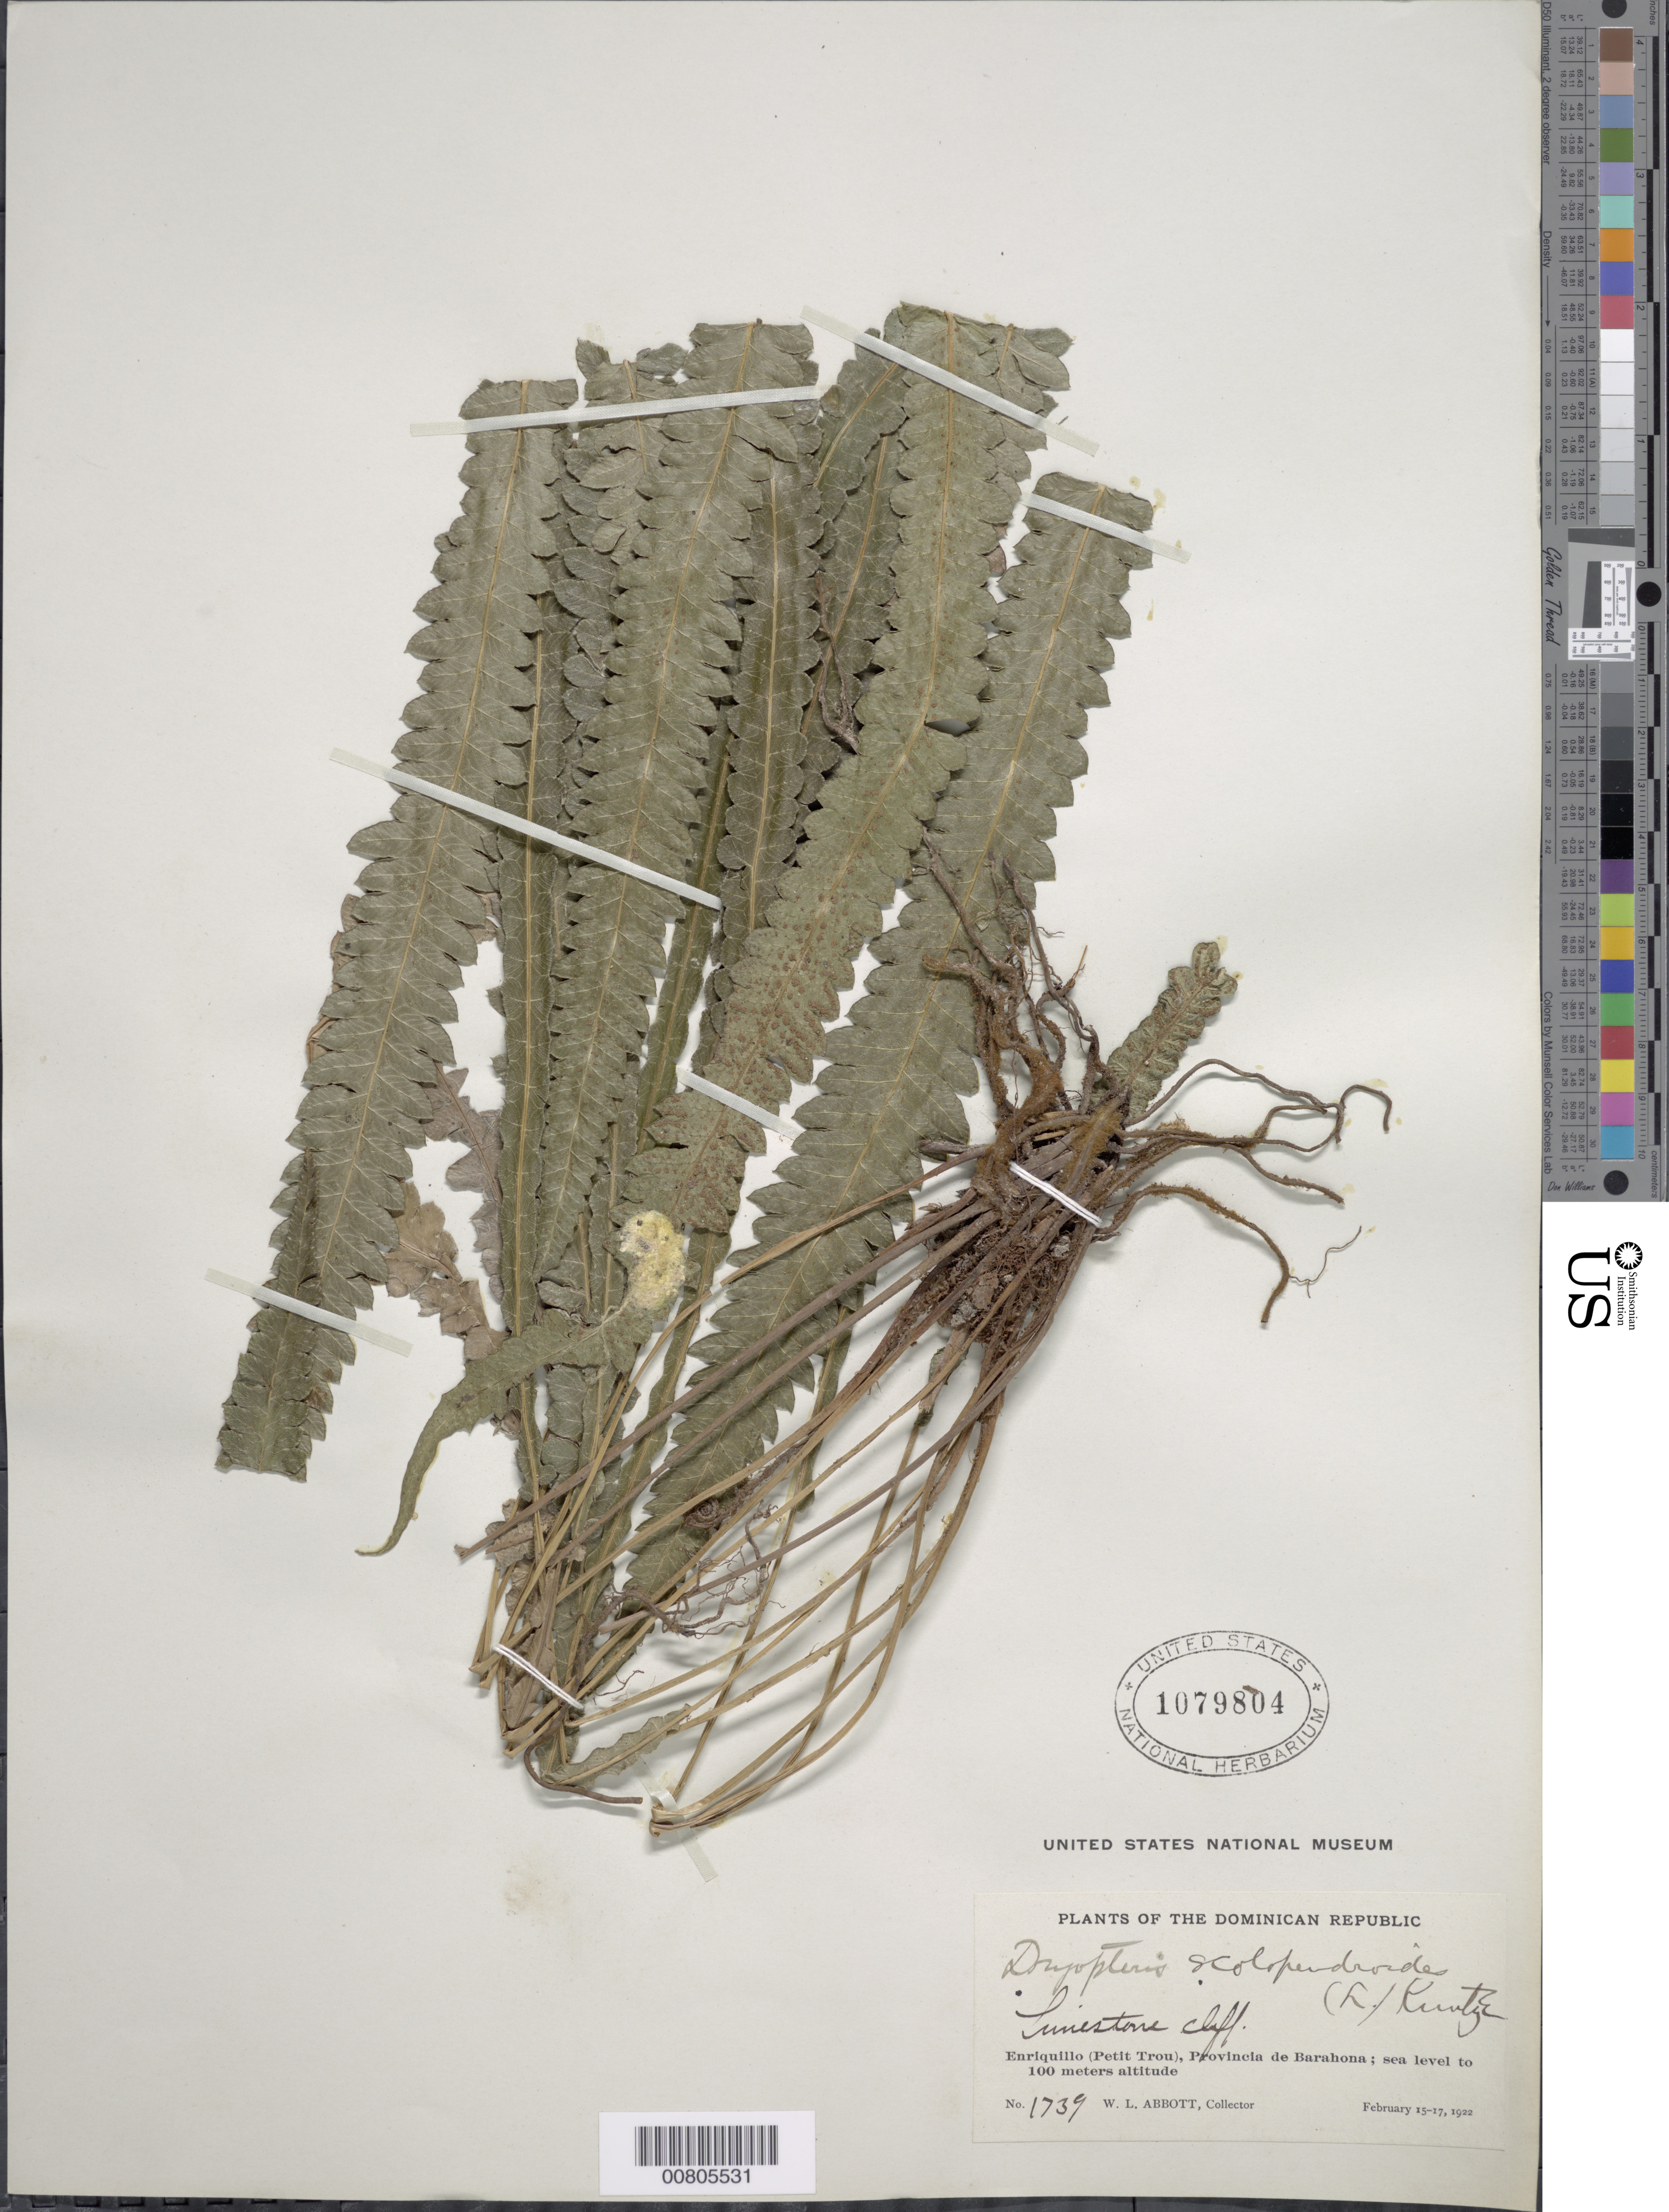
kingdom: Plantae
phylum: Tracheophyta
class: Polypodiopsida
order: Polypodiales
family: Thelypteridaceae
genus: Goniopteris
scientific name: Goniopteris scolopendrioides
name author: (L.) C. Presl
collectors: W. L. Abbott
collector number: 1739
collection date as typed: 15 Feb 1922 to 17 Feb 1922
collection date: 1922-02-15/1922-02-17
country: Dominican Republic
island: Hispaniola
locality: enriquillo (Petit Trou)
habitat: Limestone cliff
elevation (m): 0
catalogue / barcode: US 1079804